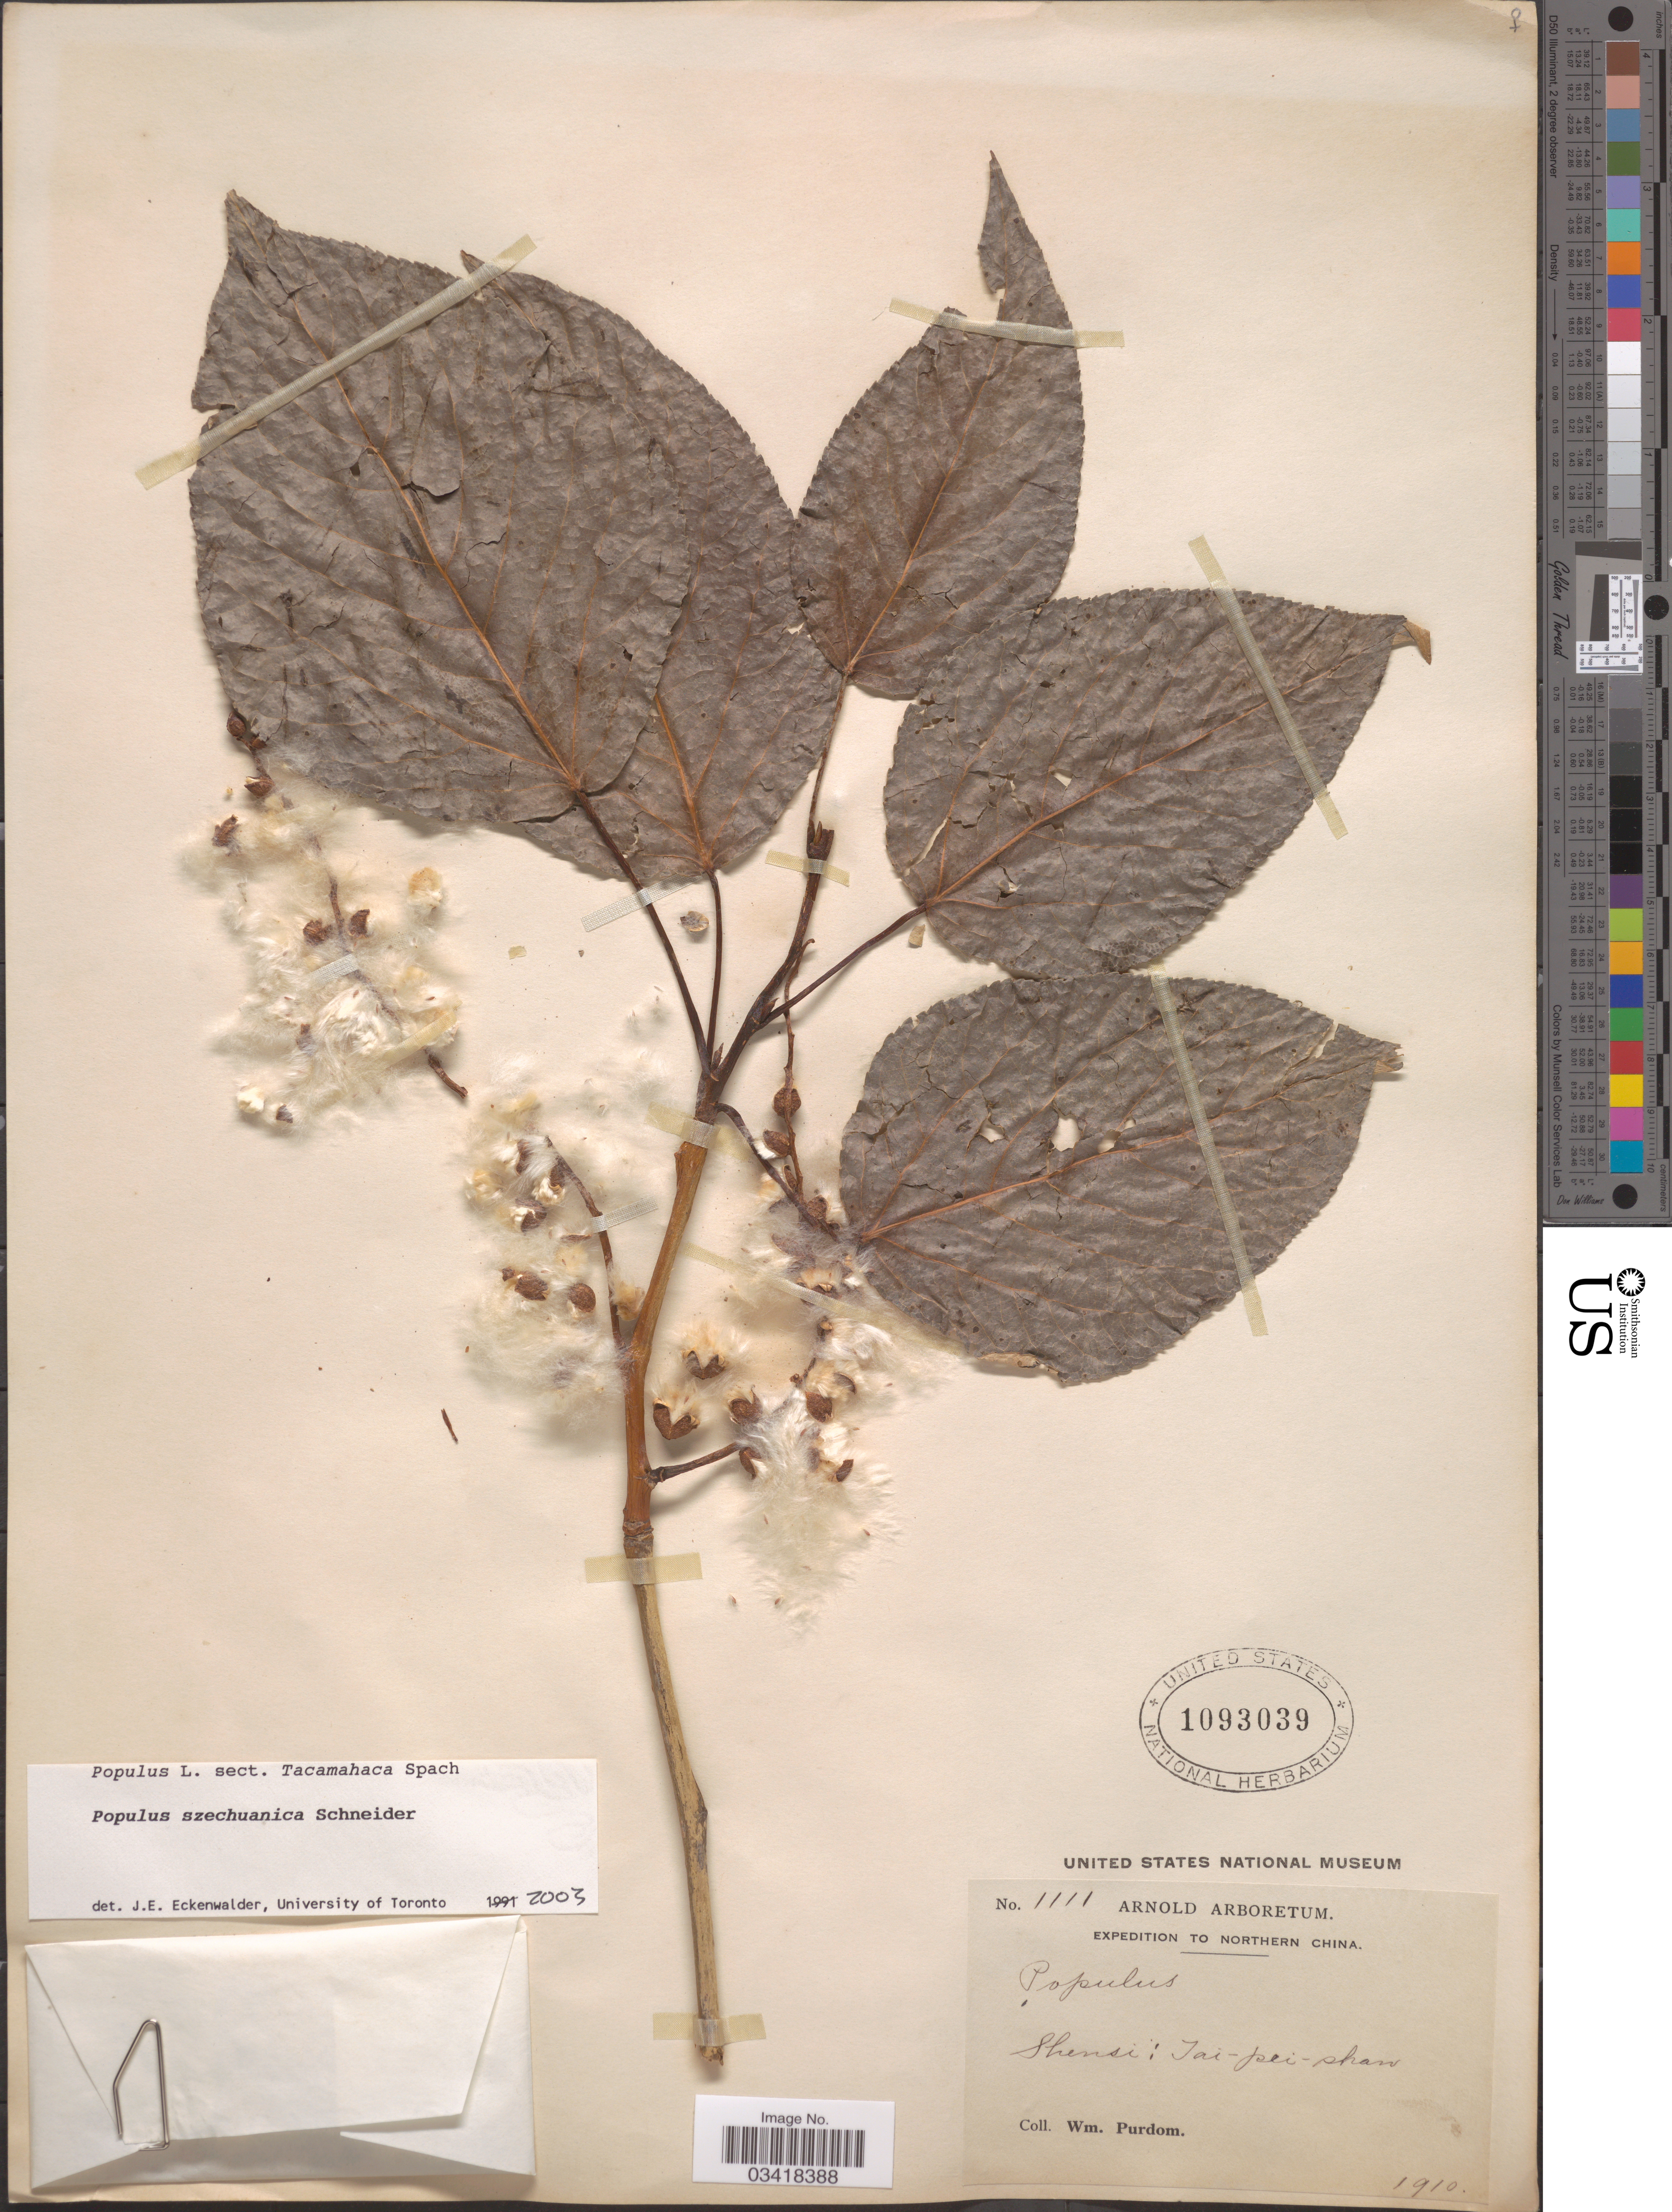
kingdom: Plantae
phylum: Tracheophyta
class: Magnoliopsida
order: Malpighiales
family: Salicaceae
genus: Populus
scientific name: Populus szechuanica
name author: C.K. Schneid.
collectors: W. Purdom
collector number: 1111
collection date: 1910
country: China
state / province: Shaanxi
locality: Northern China. Shensi: Tai-pei-shan.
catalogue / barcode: US 1093039